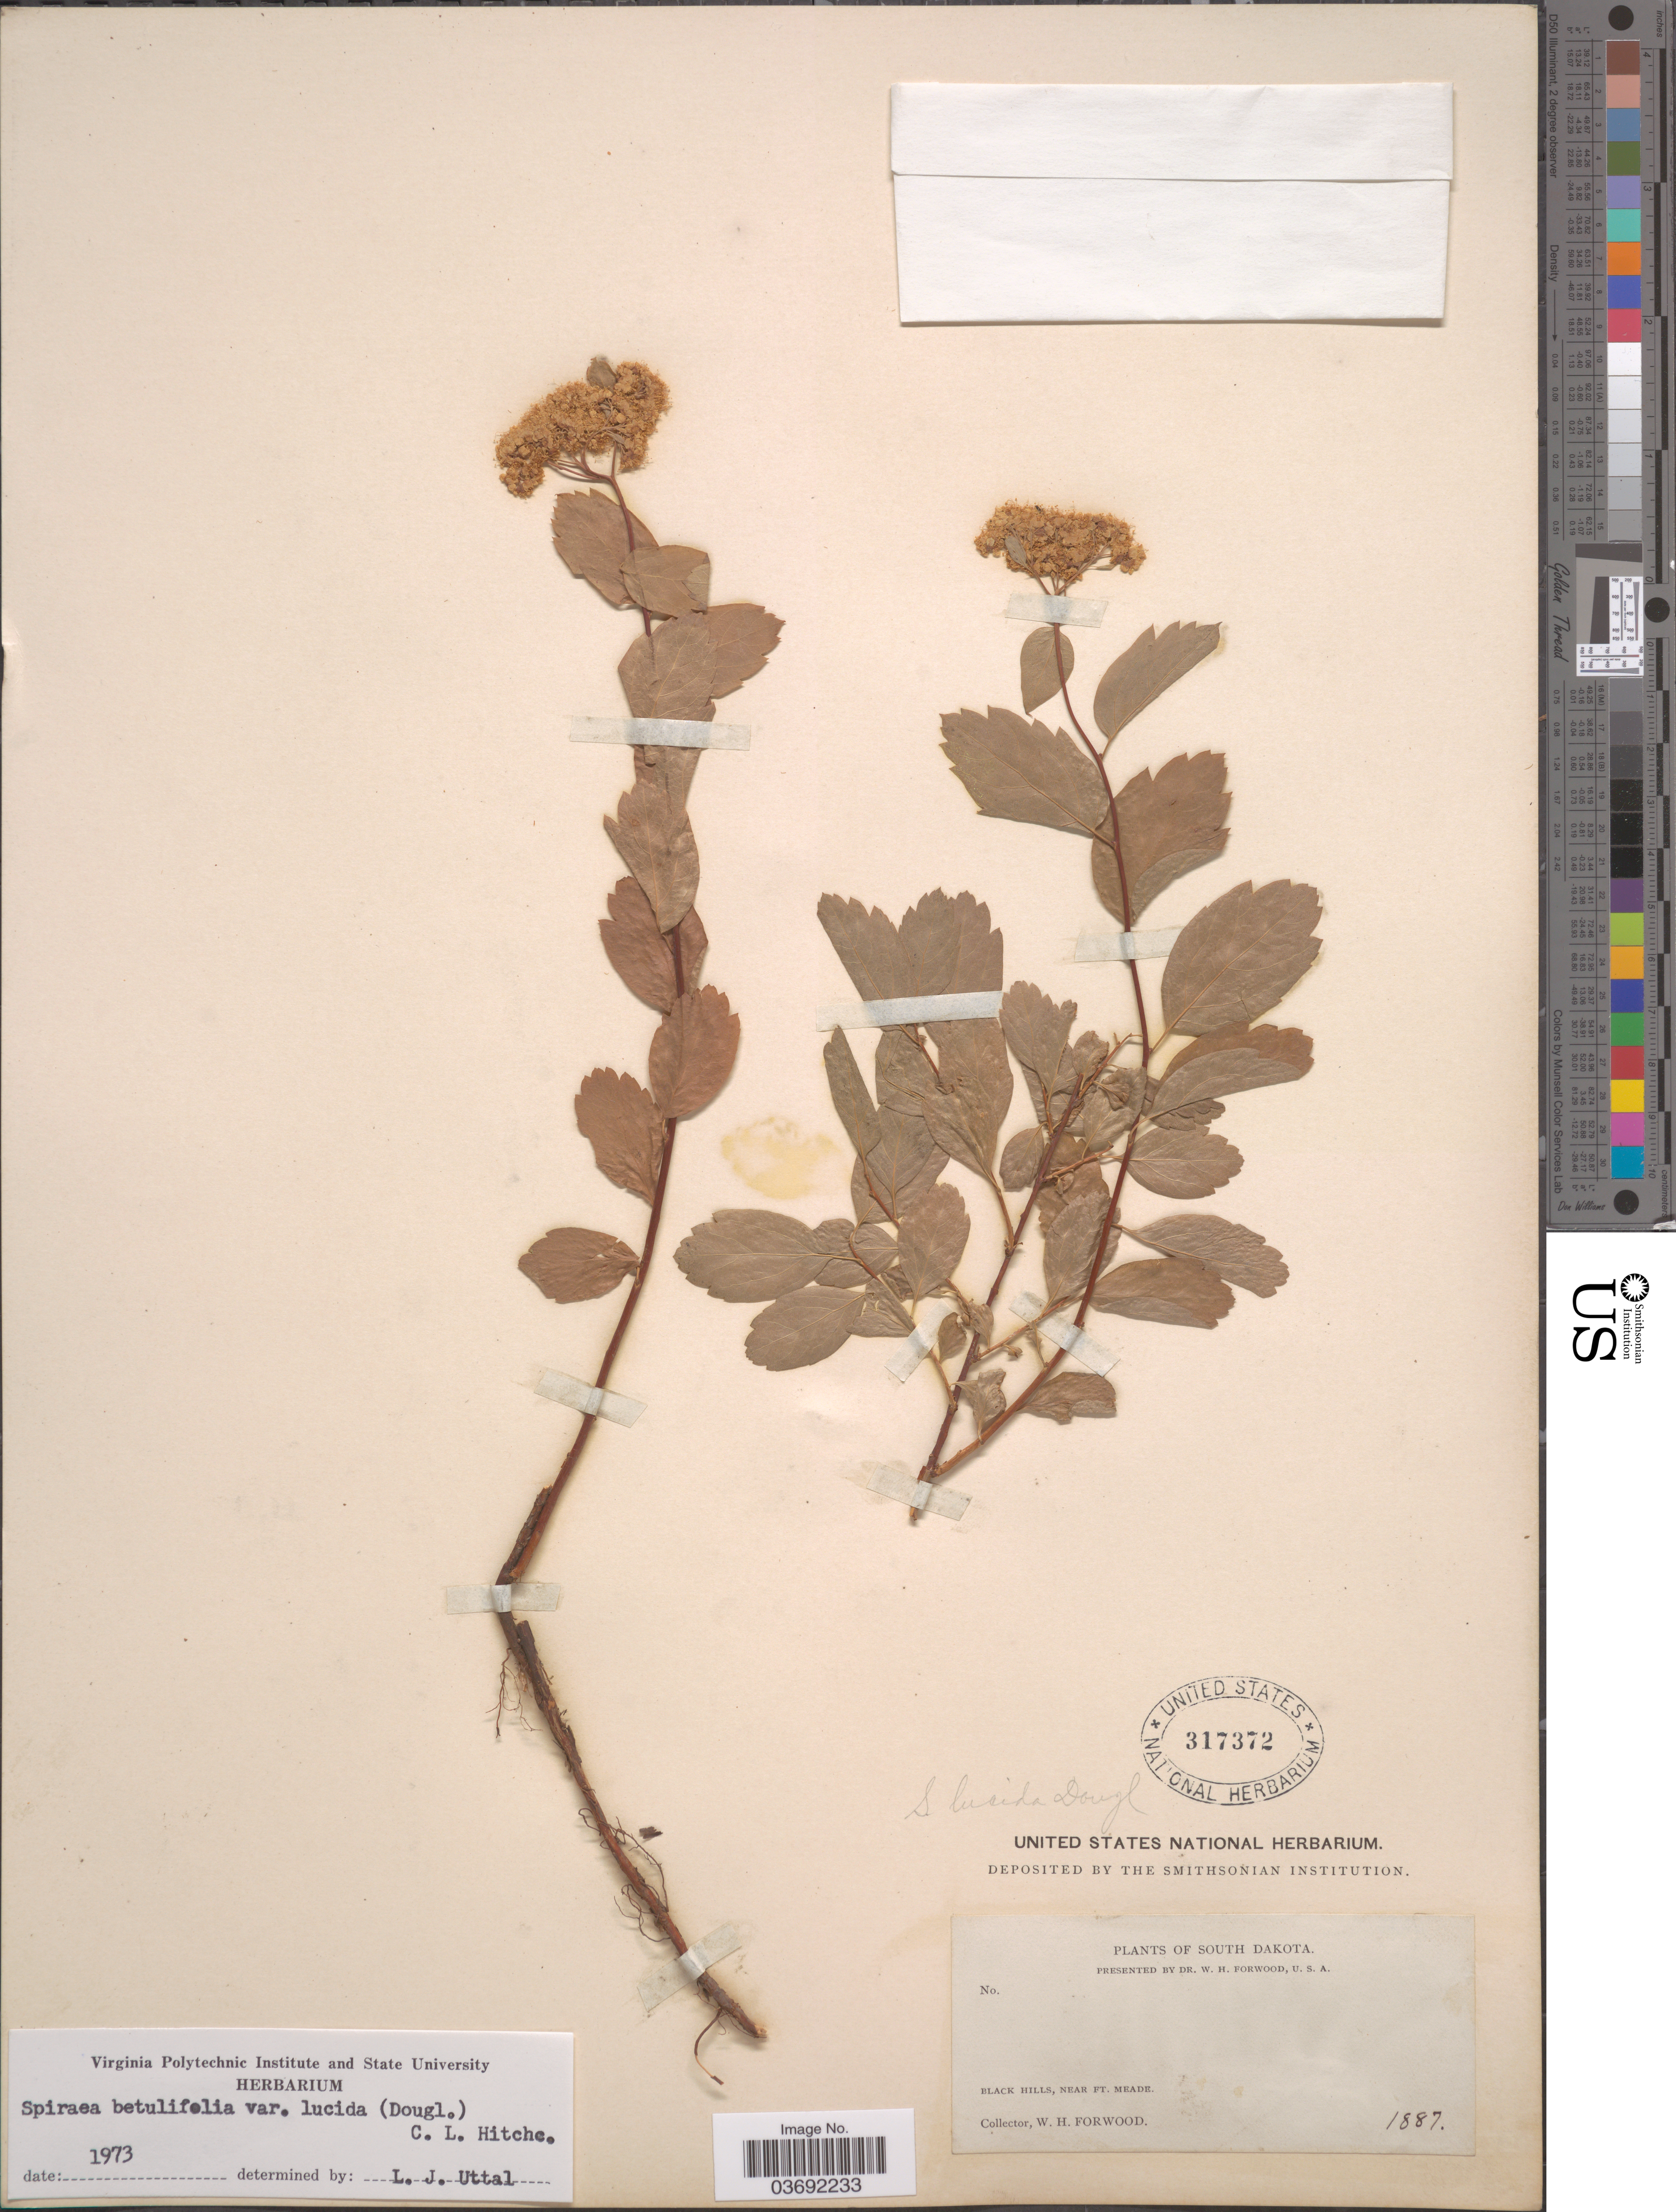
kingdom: Plantae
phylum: Tracheophyta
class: Magnoliopsida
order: Rosales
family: Rosaceae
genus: Spiraea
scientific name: Spiraea betulifolia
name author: Pall.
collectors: W. Forwood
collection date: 1887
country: United States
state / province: South Dakota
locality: Black Hills, near Ft. Meade.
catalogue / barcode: US 317372